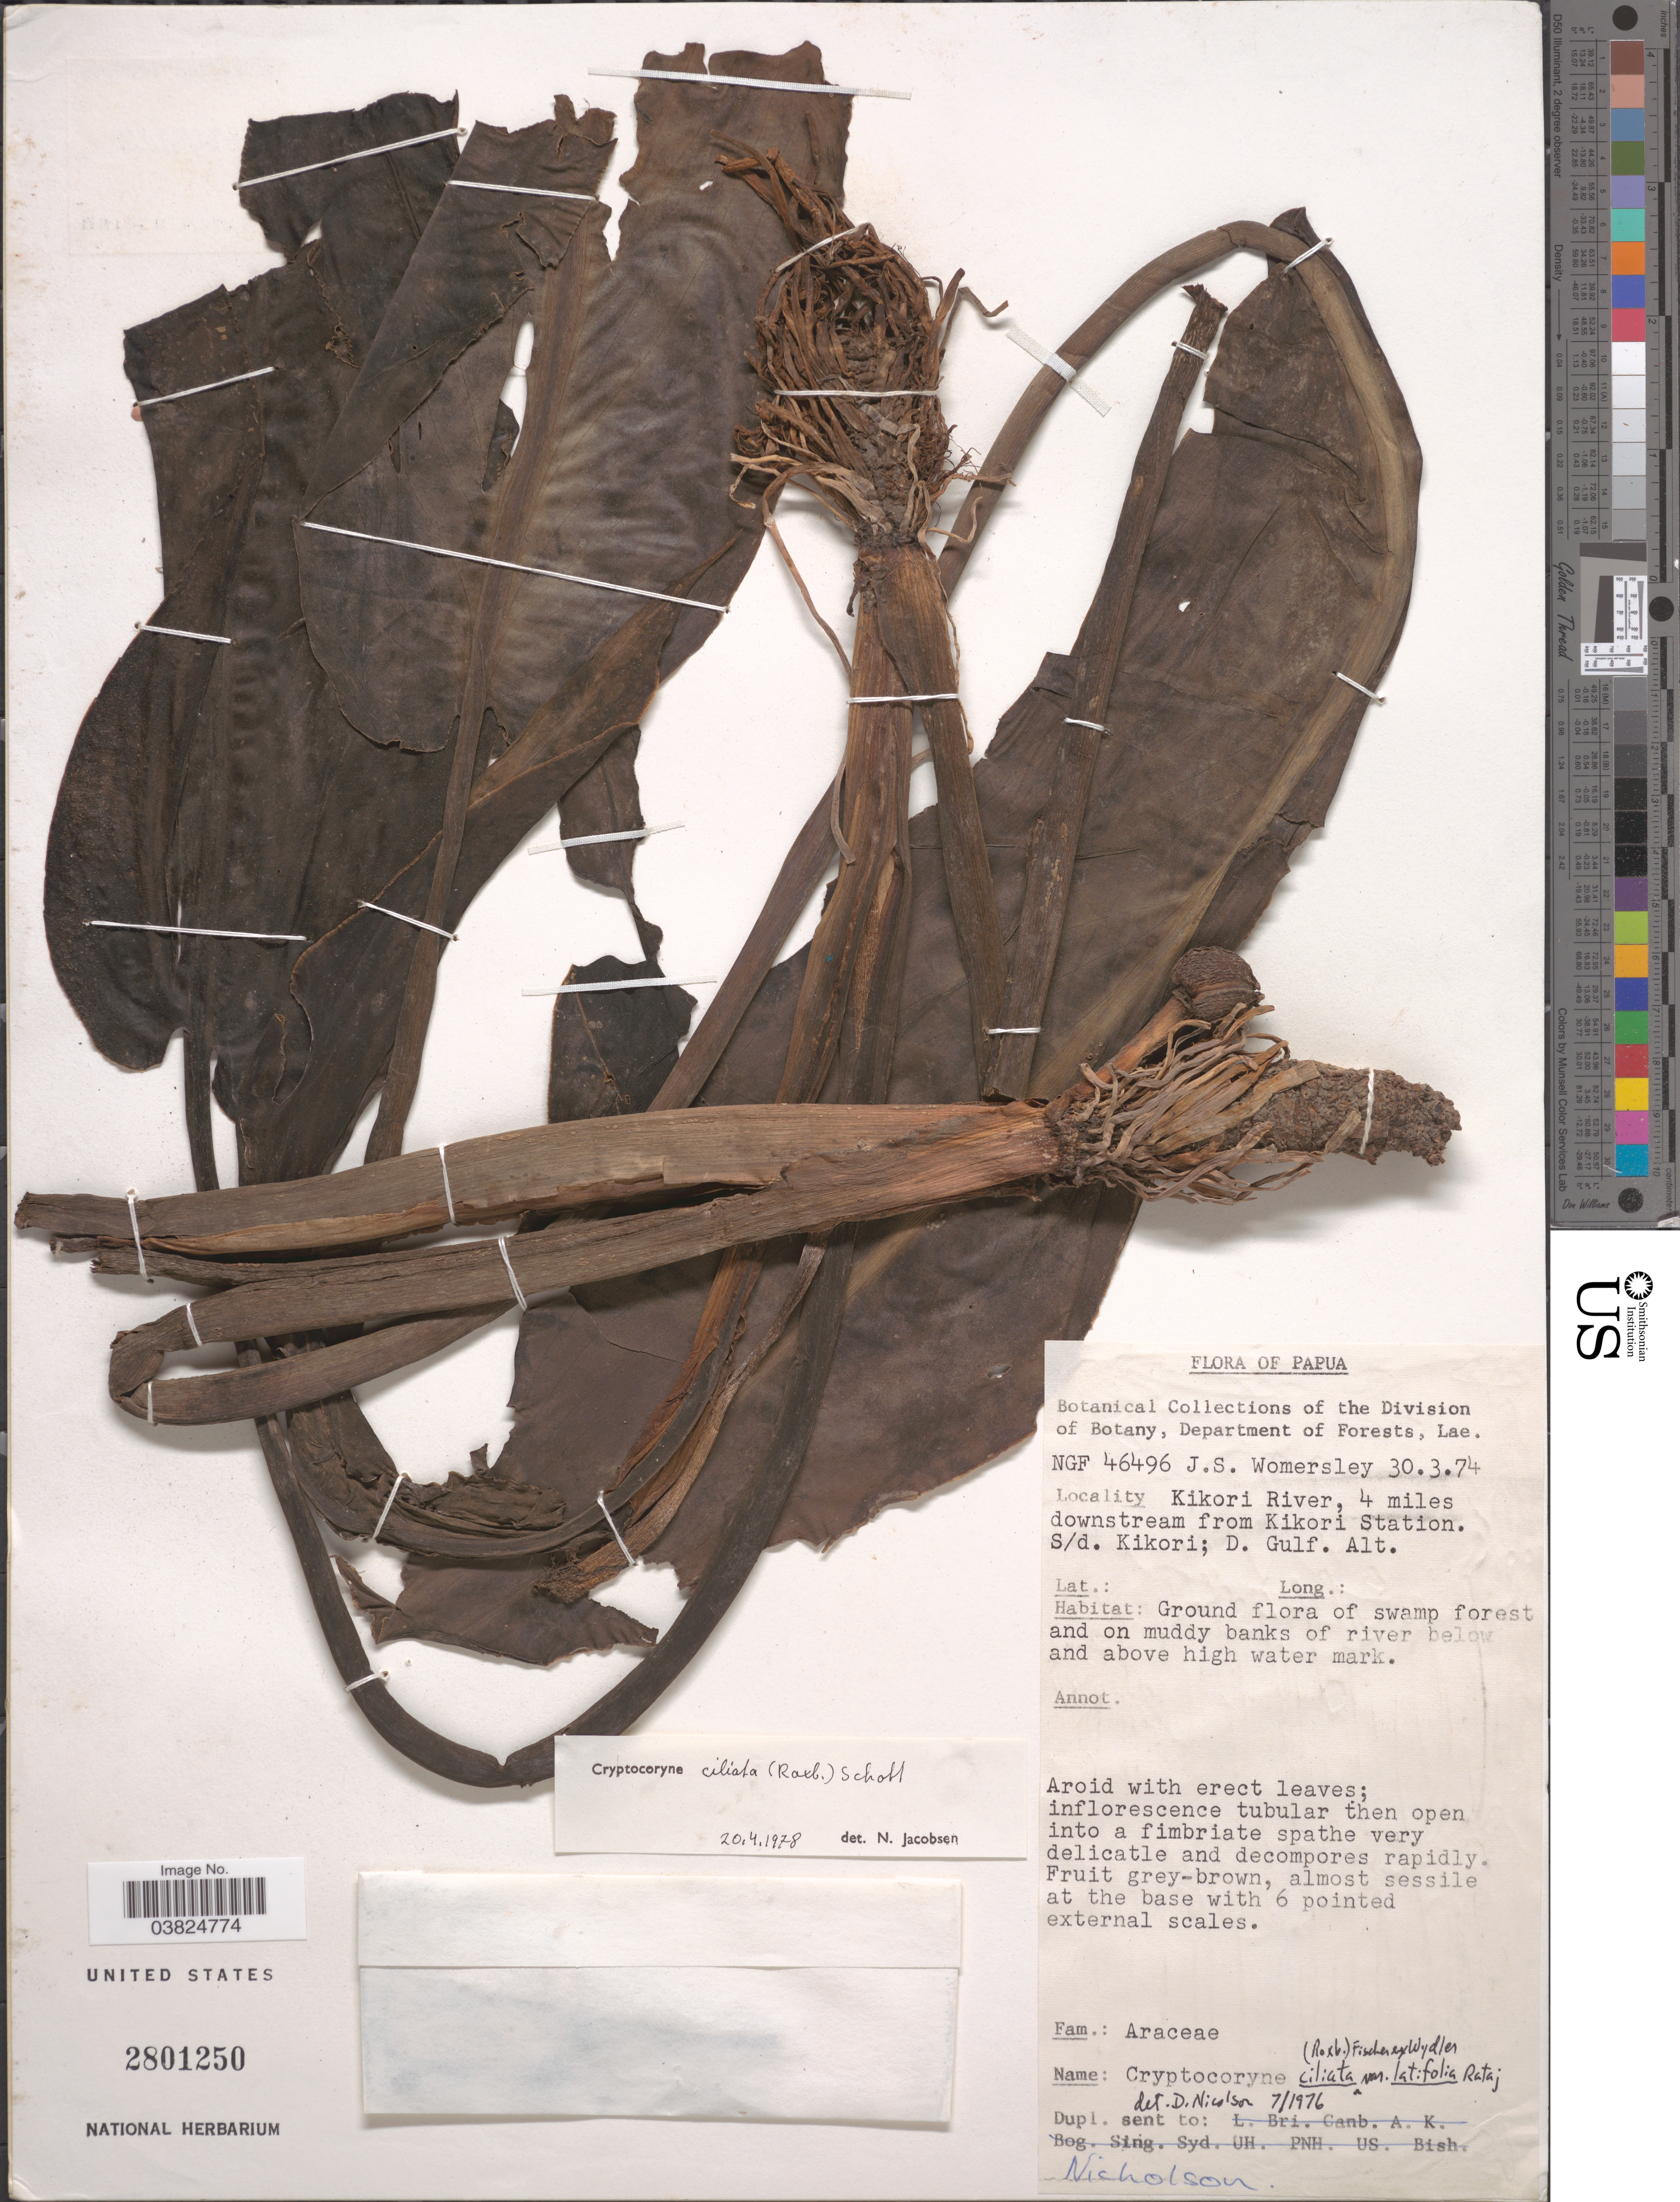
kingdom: Plantae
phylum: Tracheophyta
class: Liliopsida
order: Alismatales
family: Araceae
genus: Cryptocoryne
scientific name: Cryptocoryne ciliata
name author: Fisch. ex Schott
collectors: J. S. Womersley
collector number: NGF46496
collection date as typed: Transcribed d/m/y: 30/3/74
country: Papua New Guinea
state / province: Gulf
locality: Kikori River, 4 miles downstream from Kikori Station. S/d. Kikori; D. Gulf.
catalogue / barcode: US 2801250